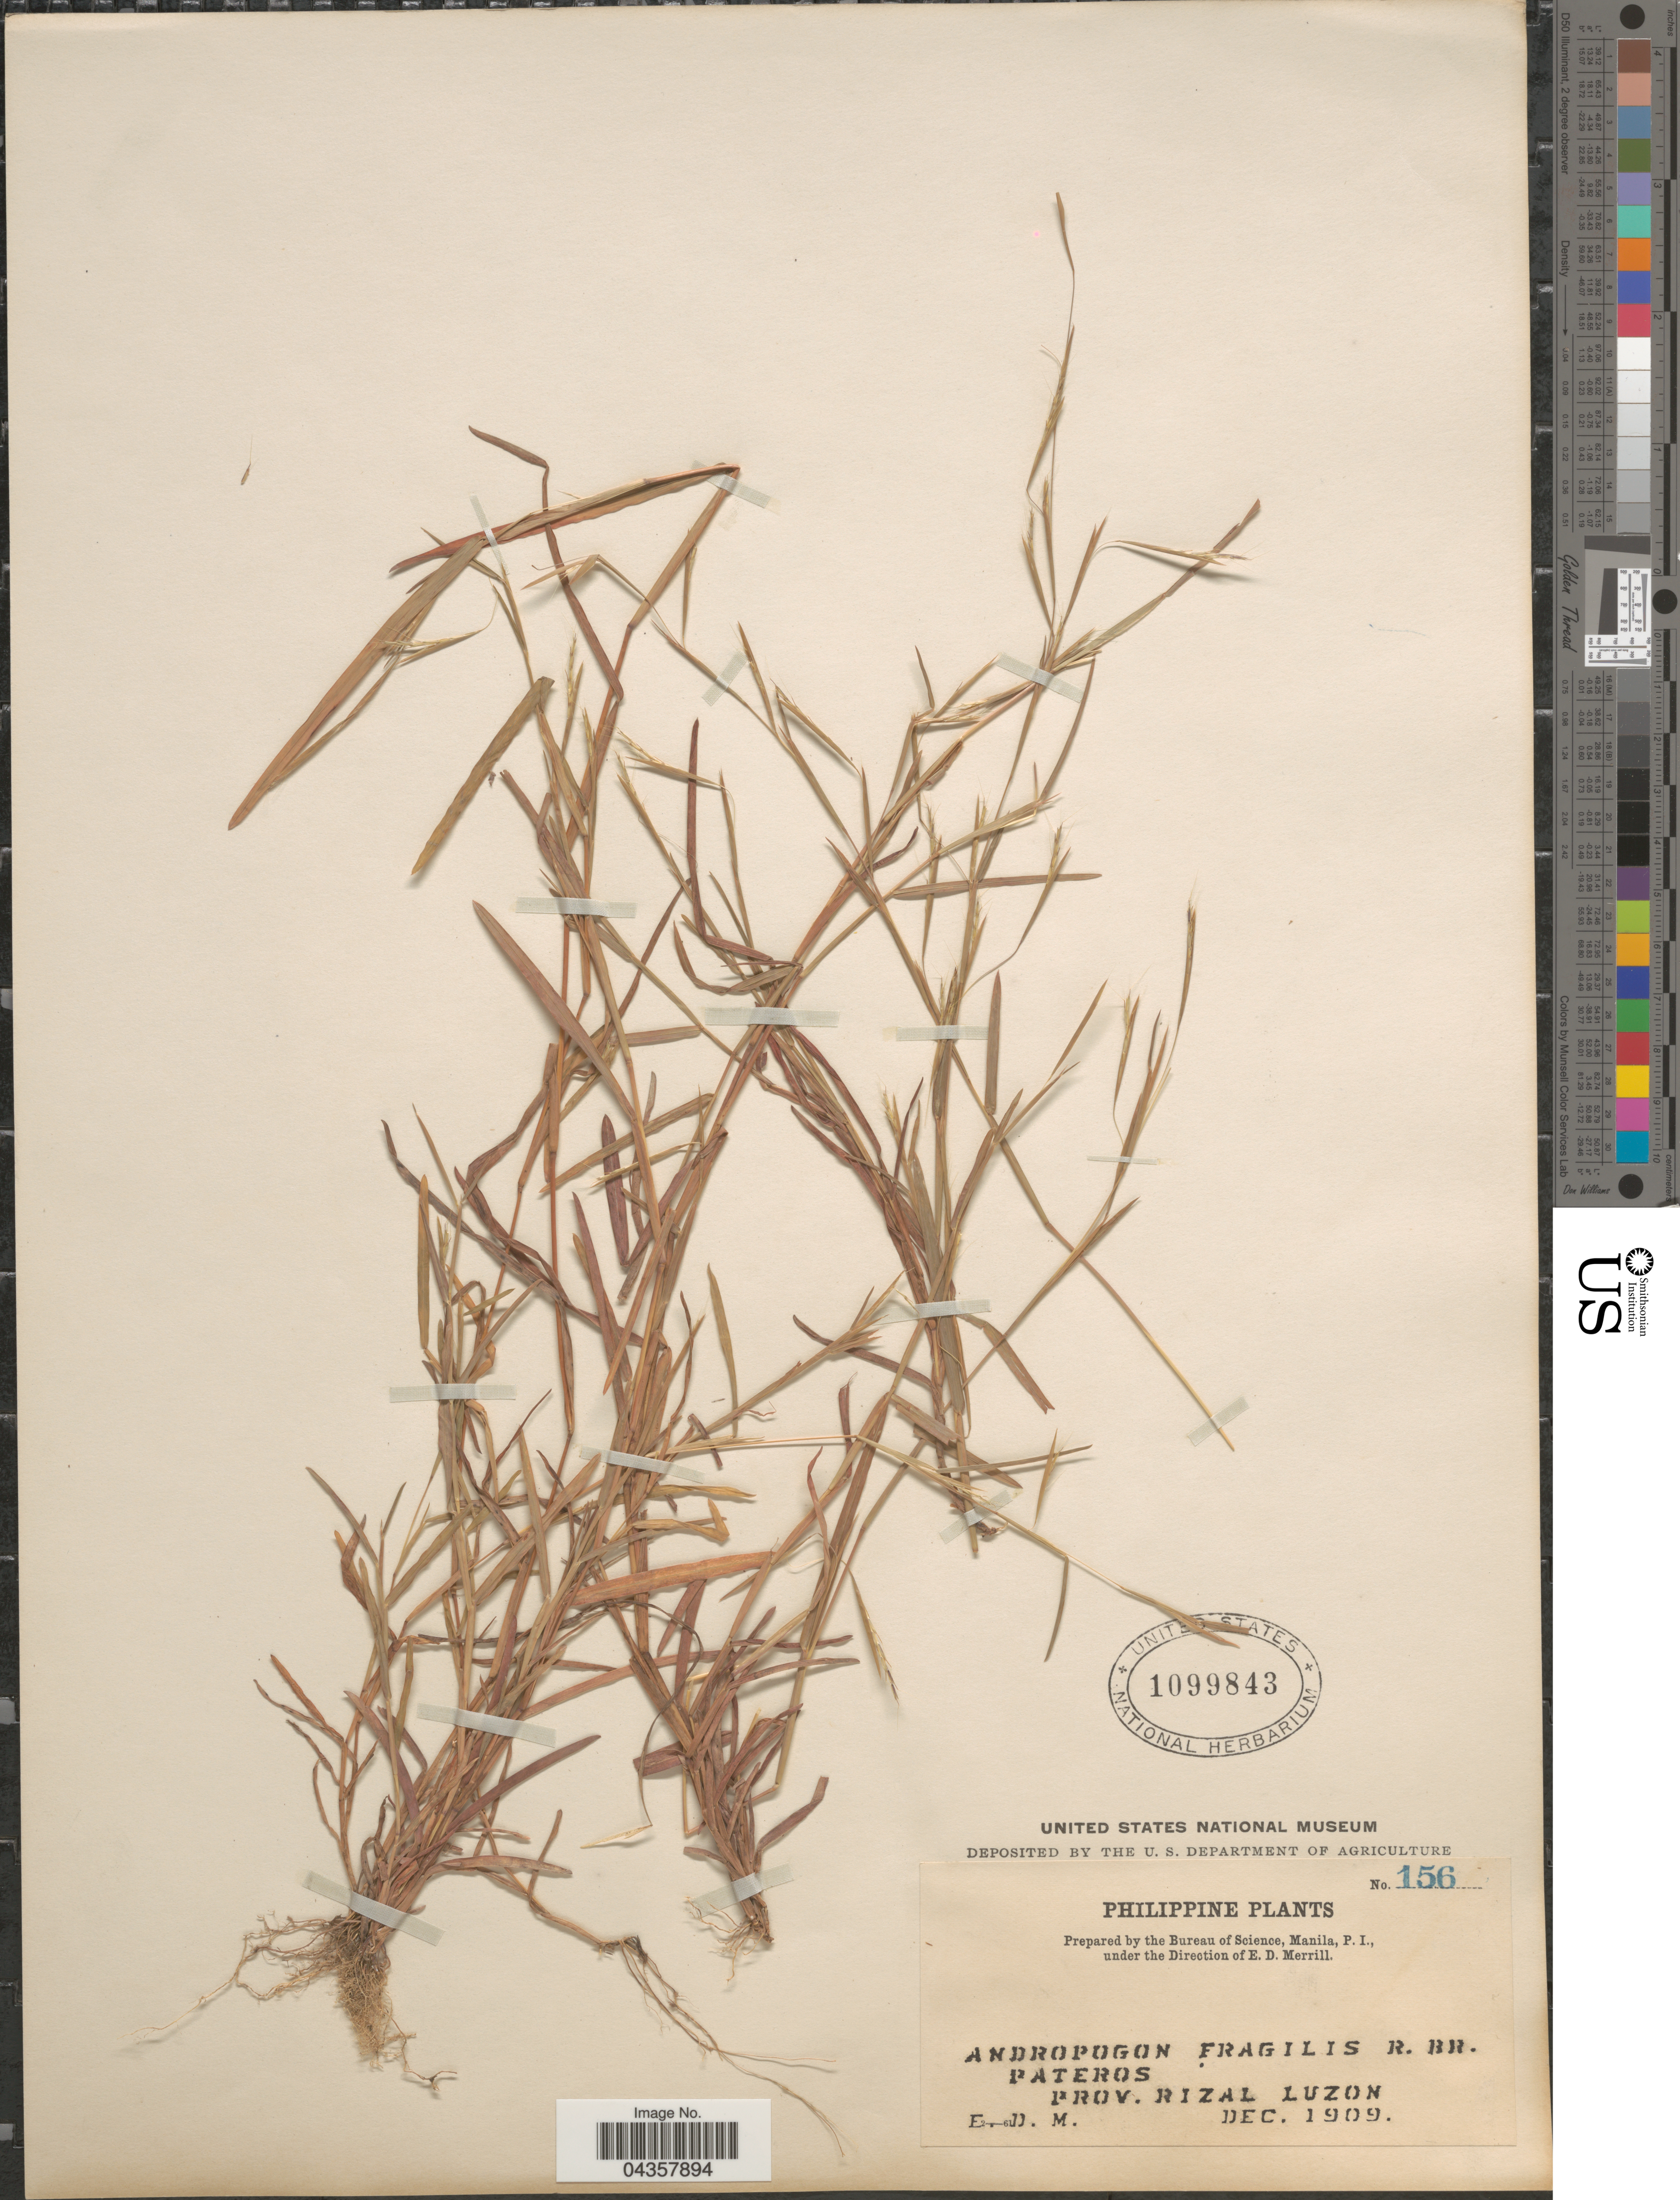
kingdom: Plantae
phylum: Tracheophyta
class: Liliopsida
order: Poales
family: Poaceae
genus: Schizachyrium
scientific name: Schizachyrium fragile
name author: (R. Br.) A. Camus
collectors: E. D. Merrill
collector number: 156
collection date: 1909-12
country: Philippines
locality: Prov. Rizal Luzon.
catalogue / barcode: US 1099843